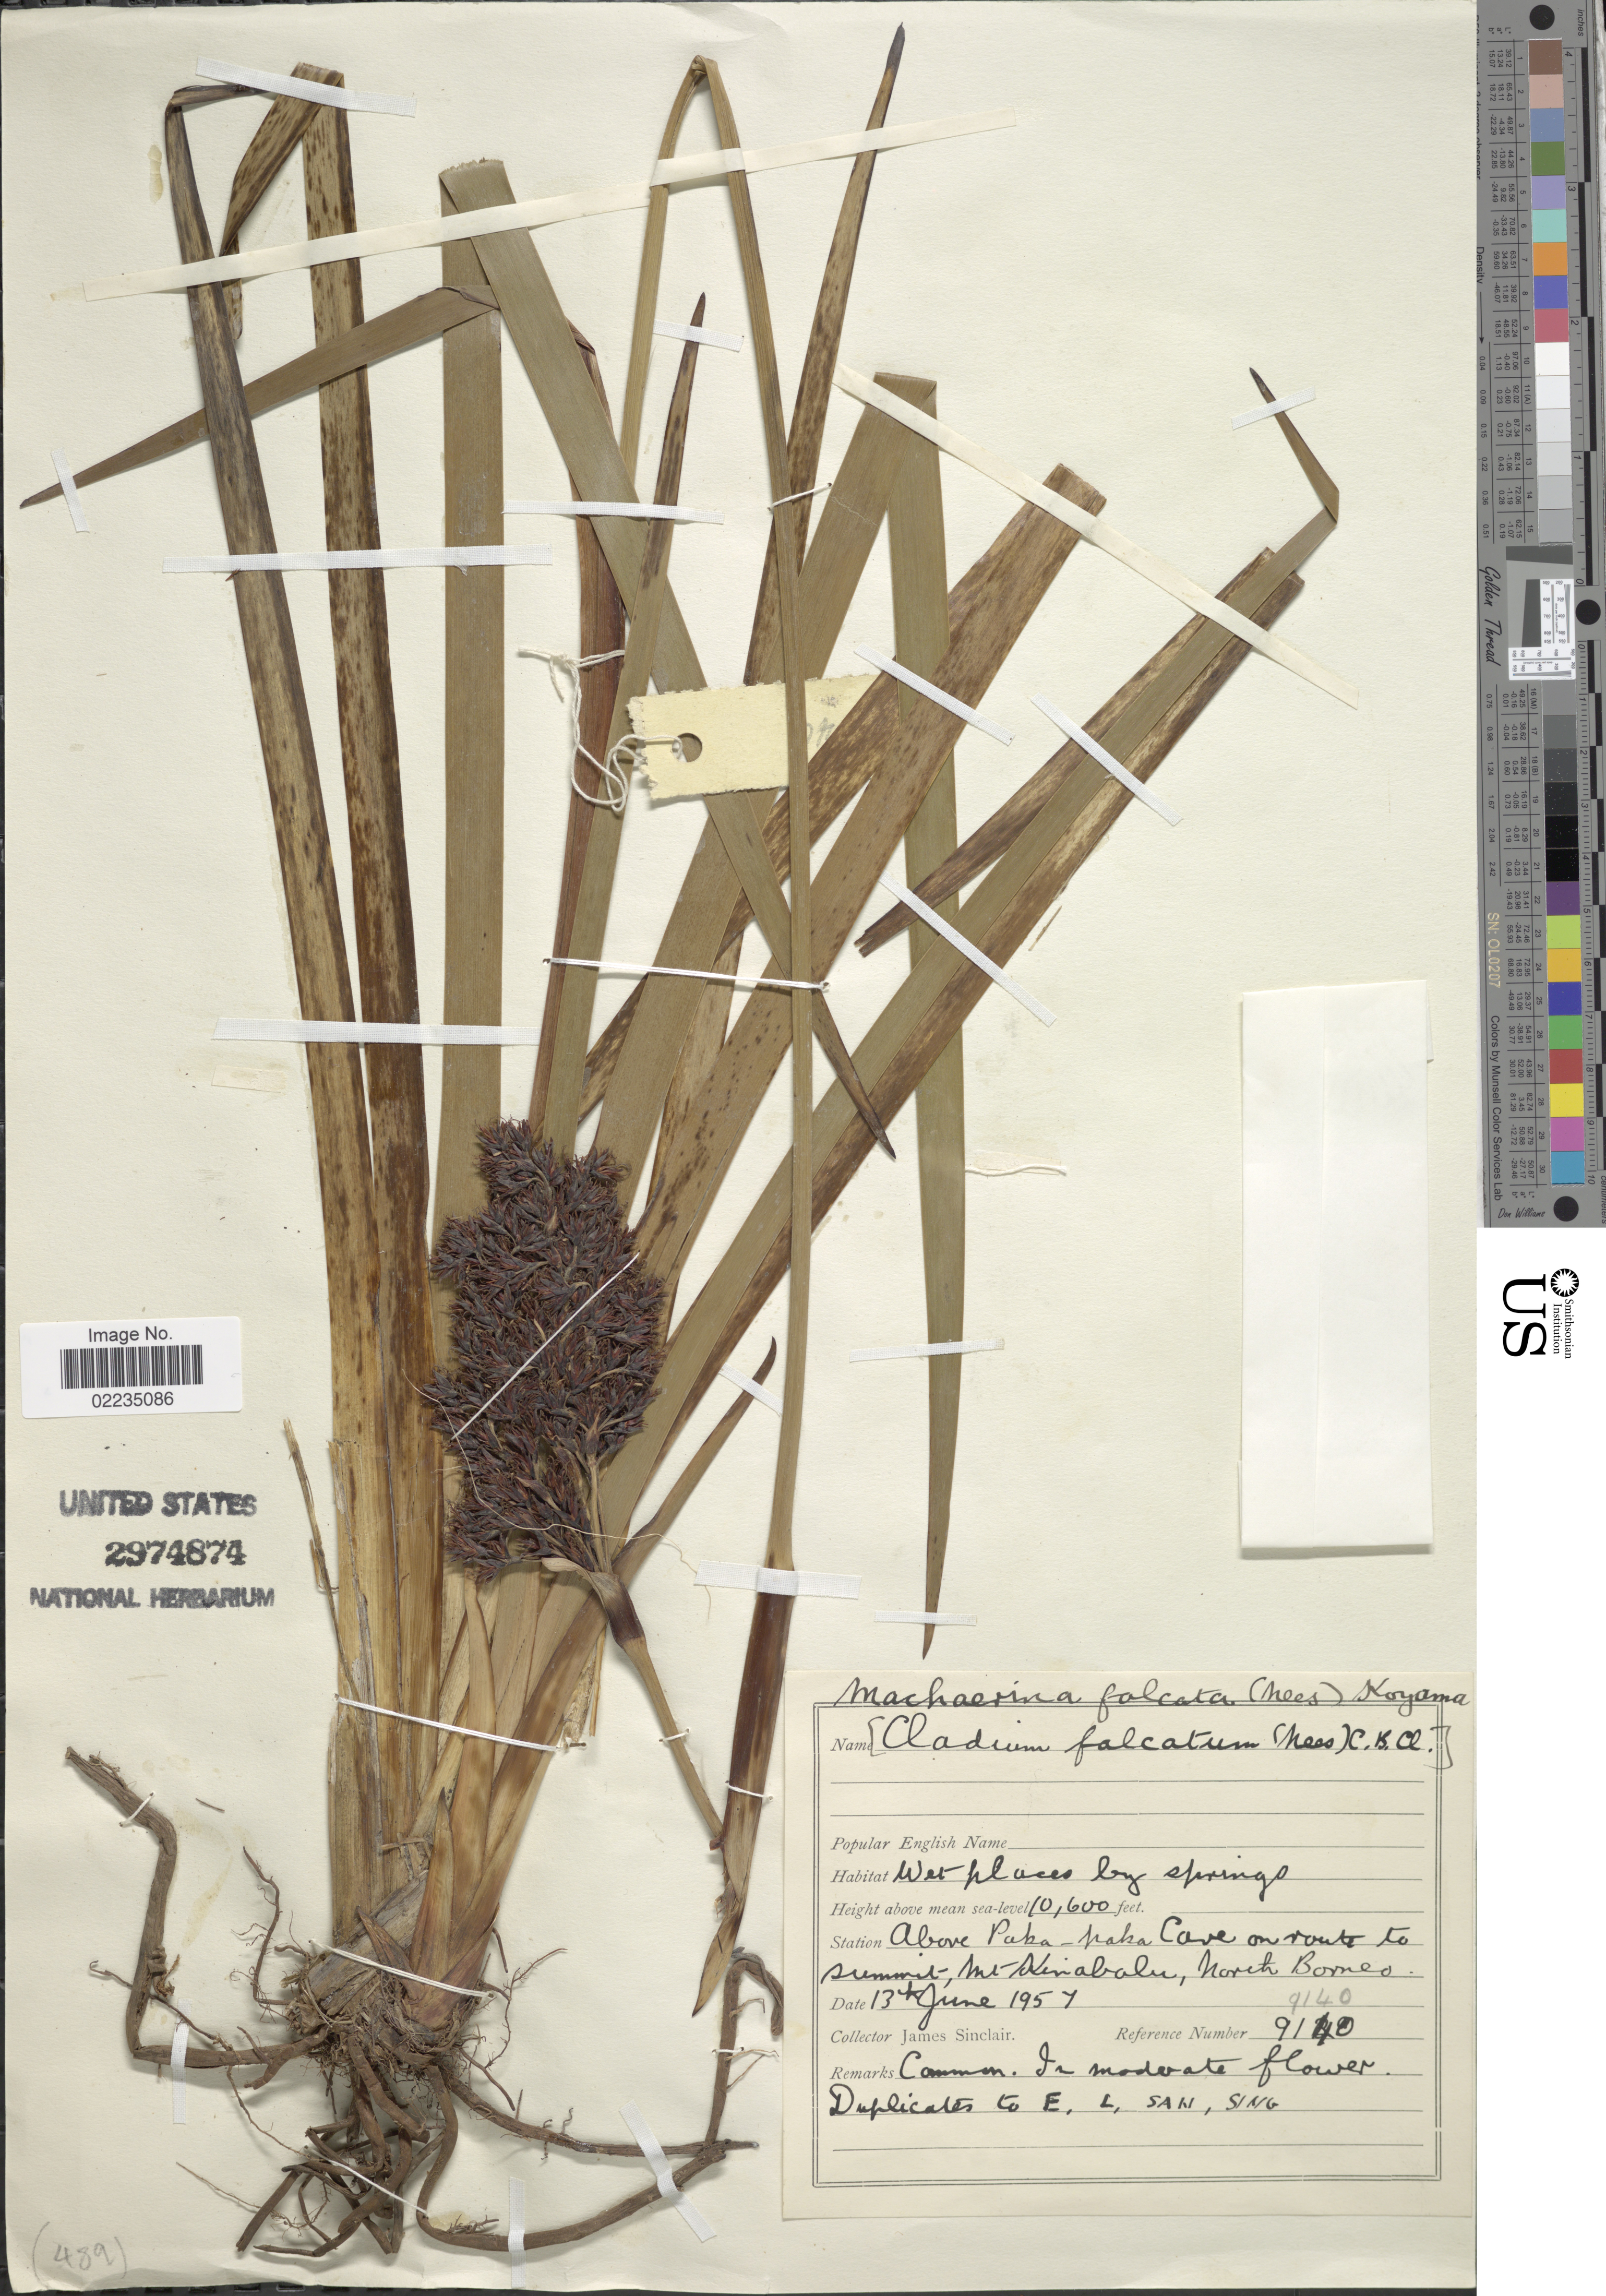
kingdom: Plantae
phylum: Tracheophyta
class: Liliopsida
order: Poales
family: Cyperaceae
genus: Machaerina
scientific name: Machaerina falcata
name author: (Nees) T. Koyama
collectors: J. Sinclair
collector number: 9140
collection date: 1957-06-13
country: Malaysia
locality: Above Paka-Naka Cave on route to summit, Mt. Kinabalu, North Borneo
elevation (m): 3231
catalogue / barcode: US 2974874